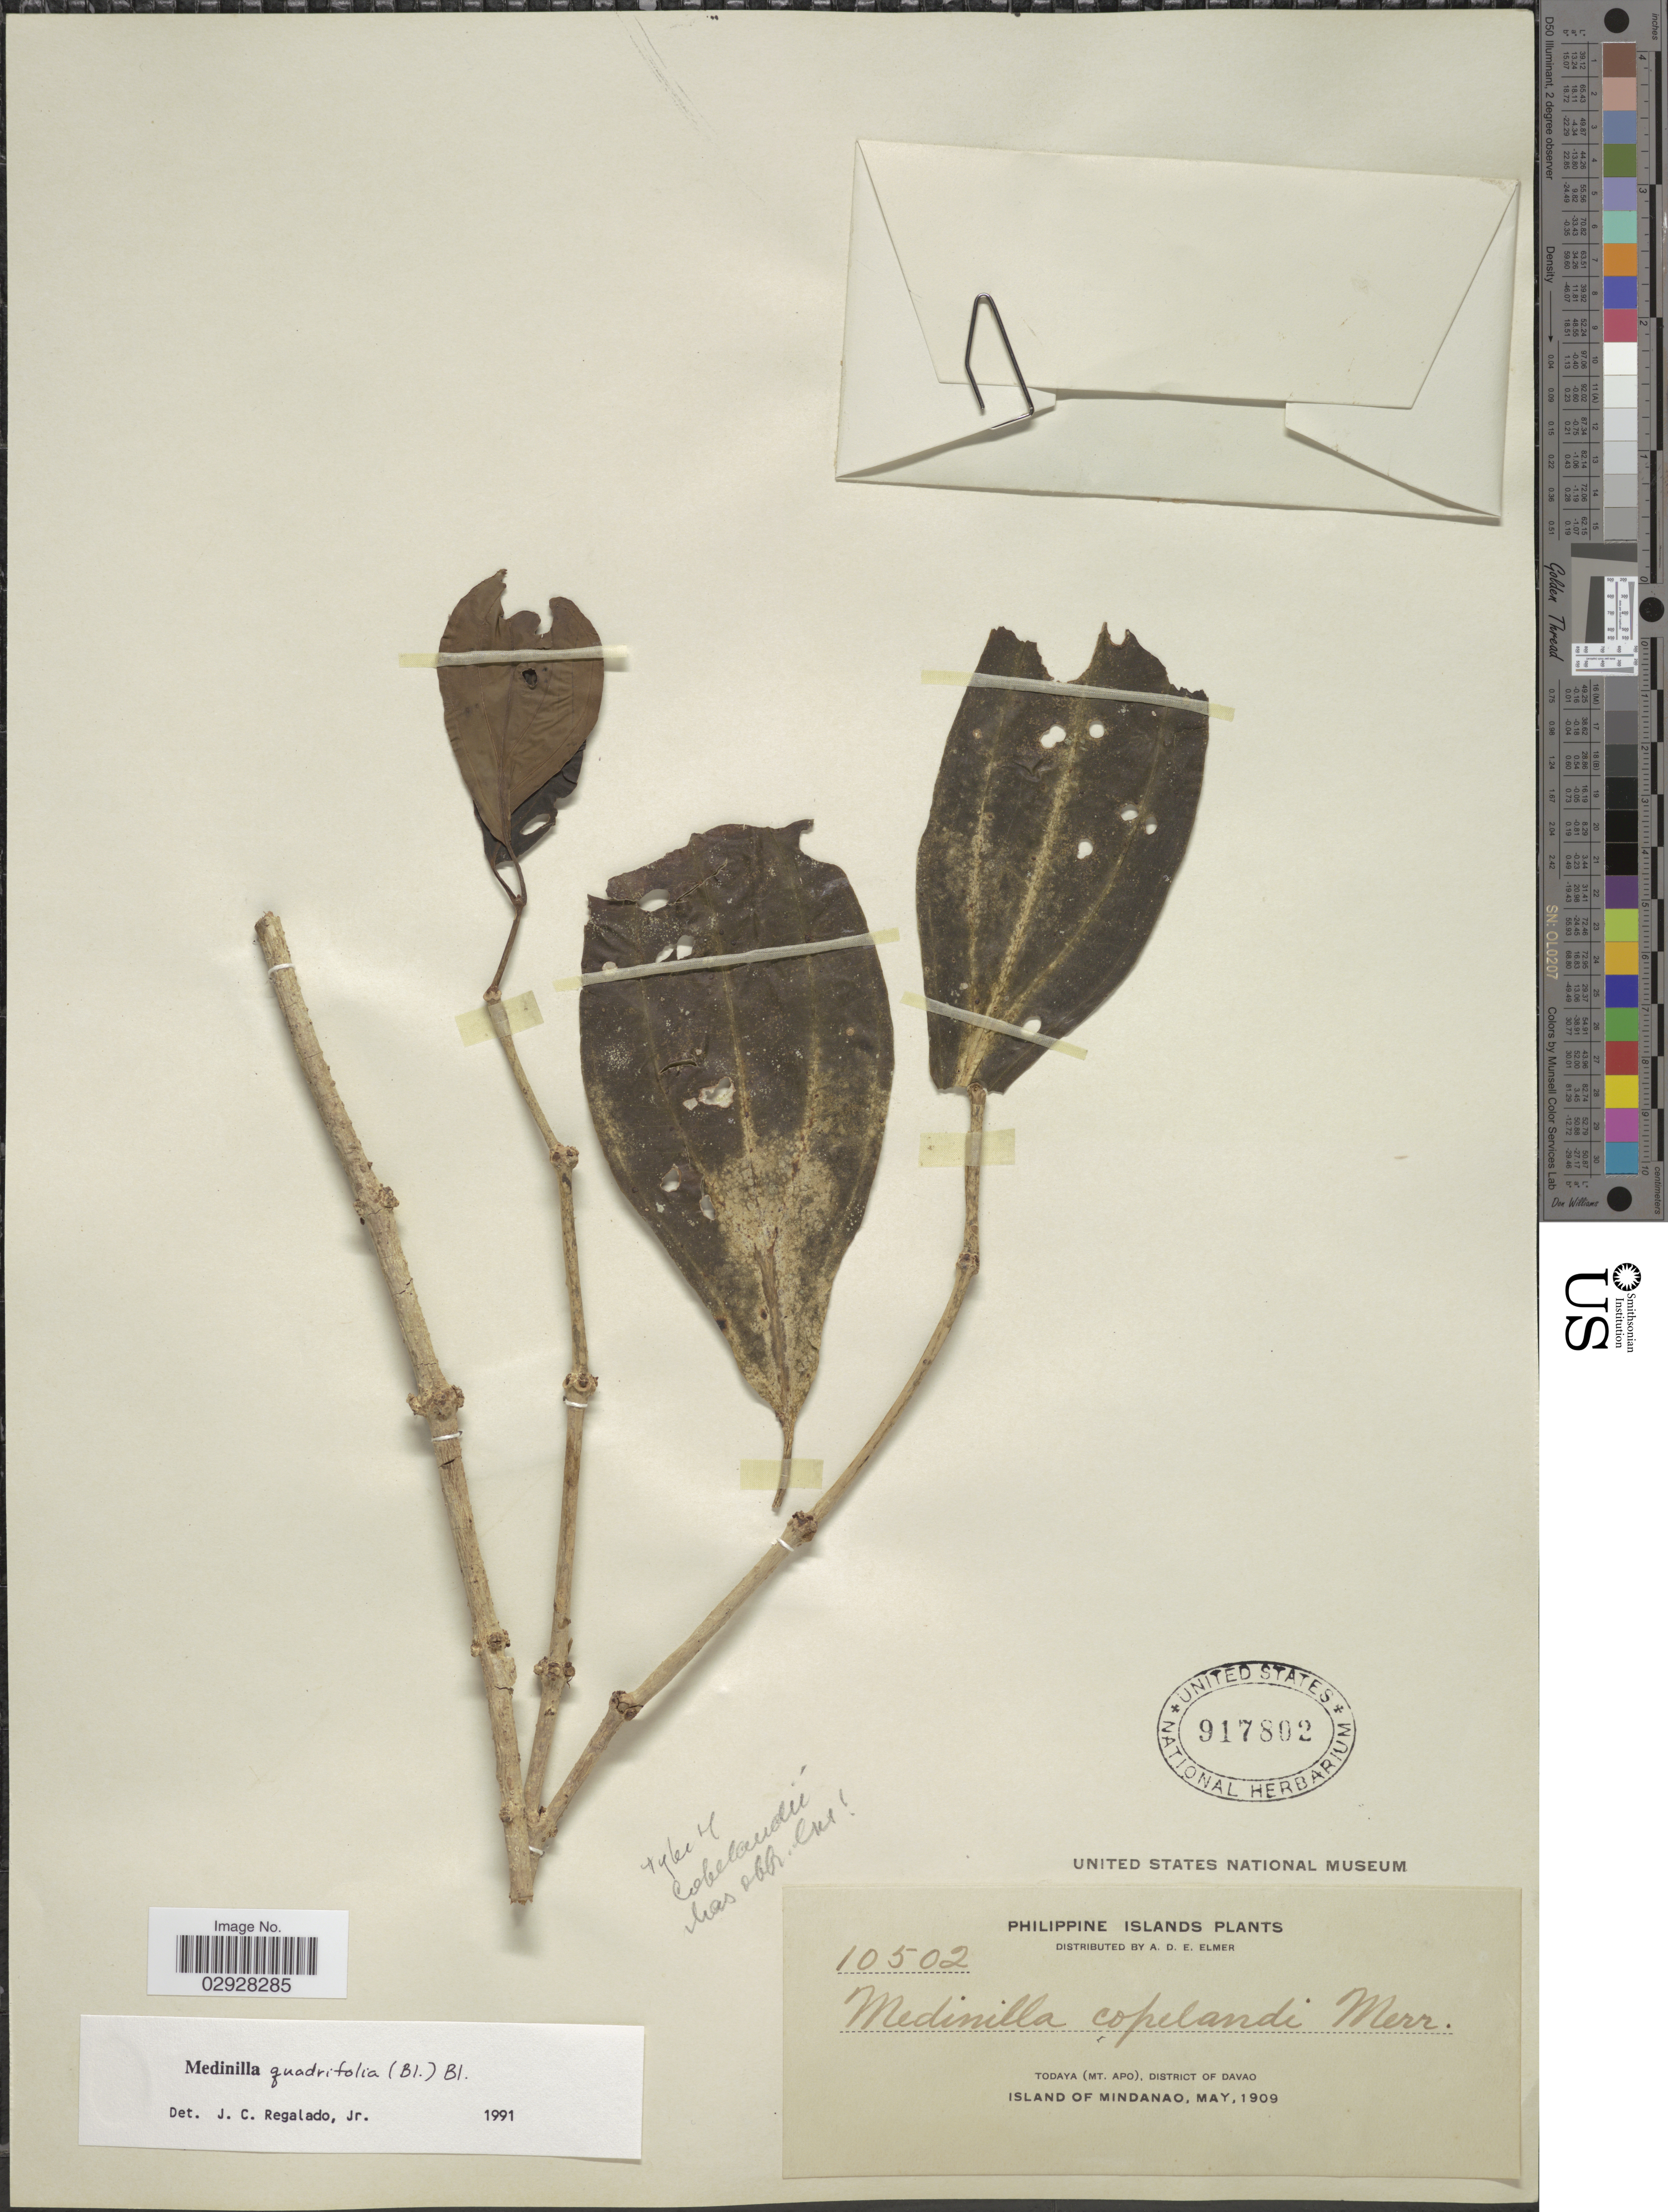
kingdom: Plantae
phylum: Tracheophyta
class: Magnoliopsida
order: Myrtales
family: Melastomataceae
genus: Medinilla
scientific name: Medinilla quadrifolia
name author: (Blume) Blume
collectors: A. D. E. Elmer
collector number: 10502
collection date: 1909-05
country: Philippines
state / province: Davao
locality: Philippine Islands. Todaya (Mt. Apo), District of Davao. Island of Mindanao.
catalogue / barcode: US 917802